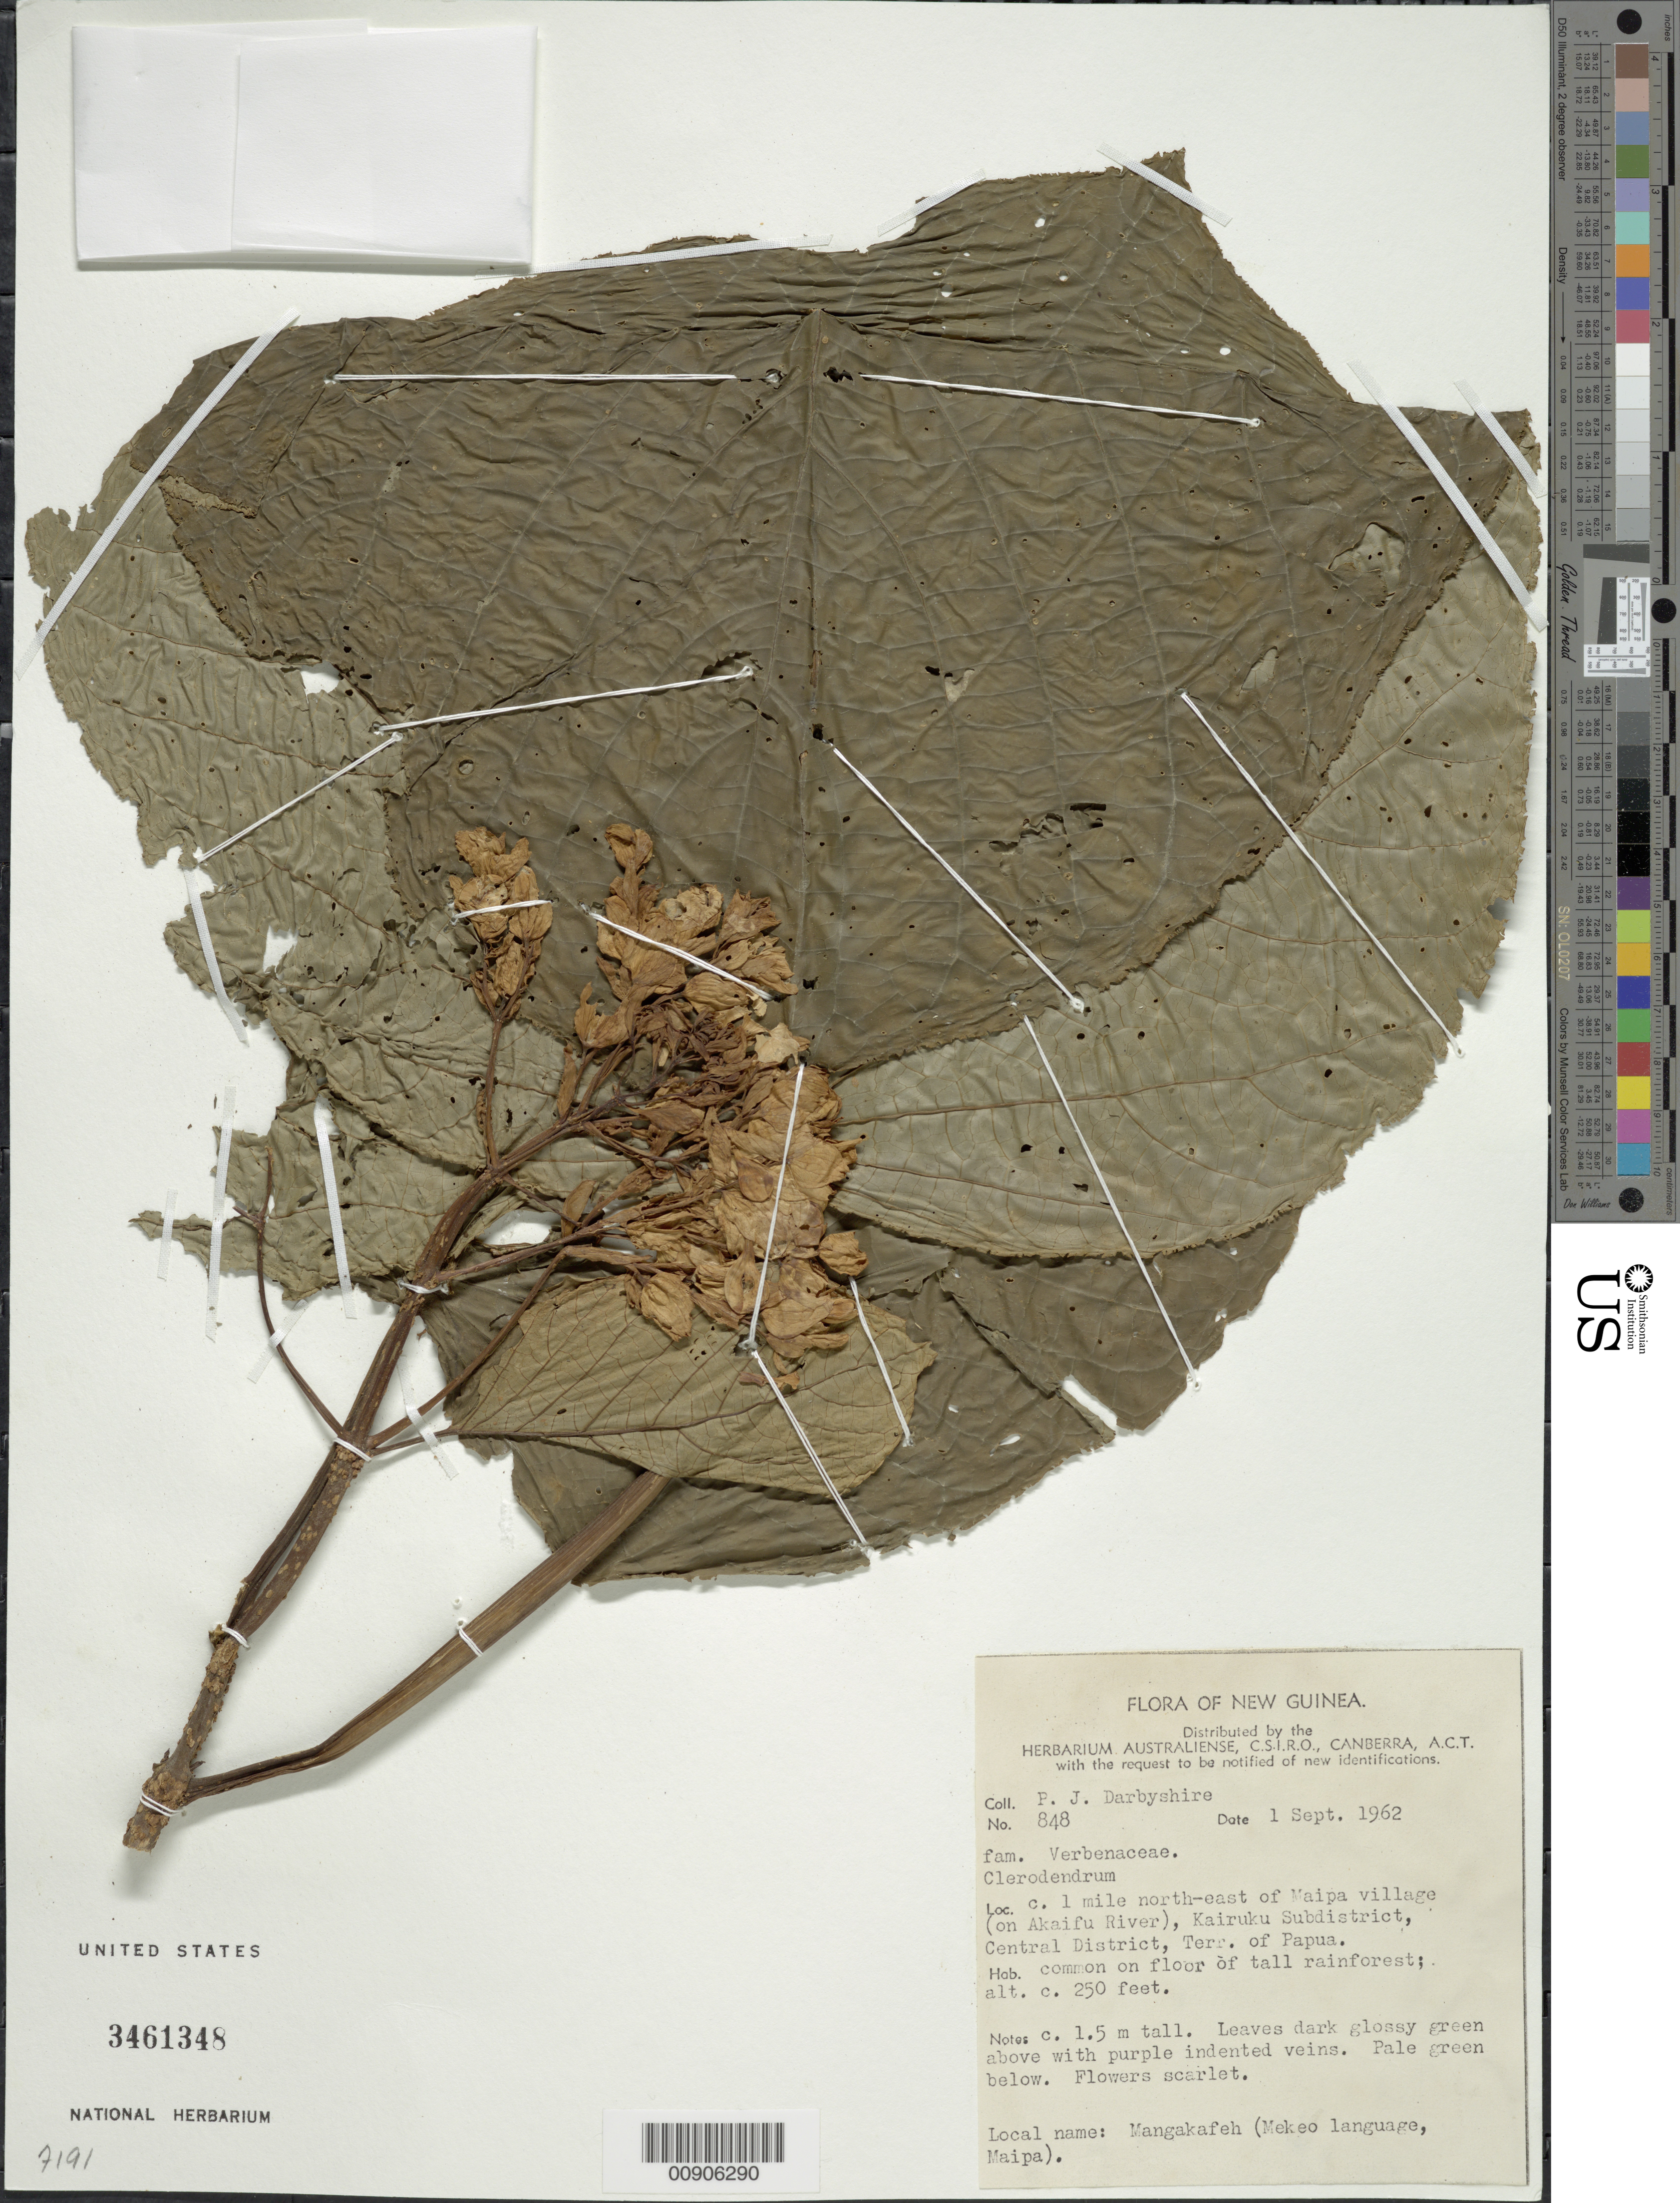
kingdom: Plantae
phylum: Tracheophyta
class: Magnoliopsida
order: Lamiales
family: Lamiaceae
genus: Clerodendrum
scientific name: Clerodendrum sp.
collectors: P. Darbyshire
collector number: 848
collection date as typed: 01 Sep 1962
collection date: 1962-09-01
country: Papua New Guinea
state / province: Central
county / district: Kairuku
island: New Guinea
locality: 1 mile north-east of Maipa village on Akaifu River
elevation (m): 250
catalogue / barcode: US 3461348